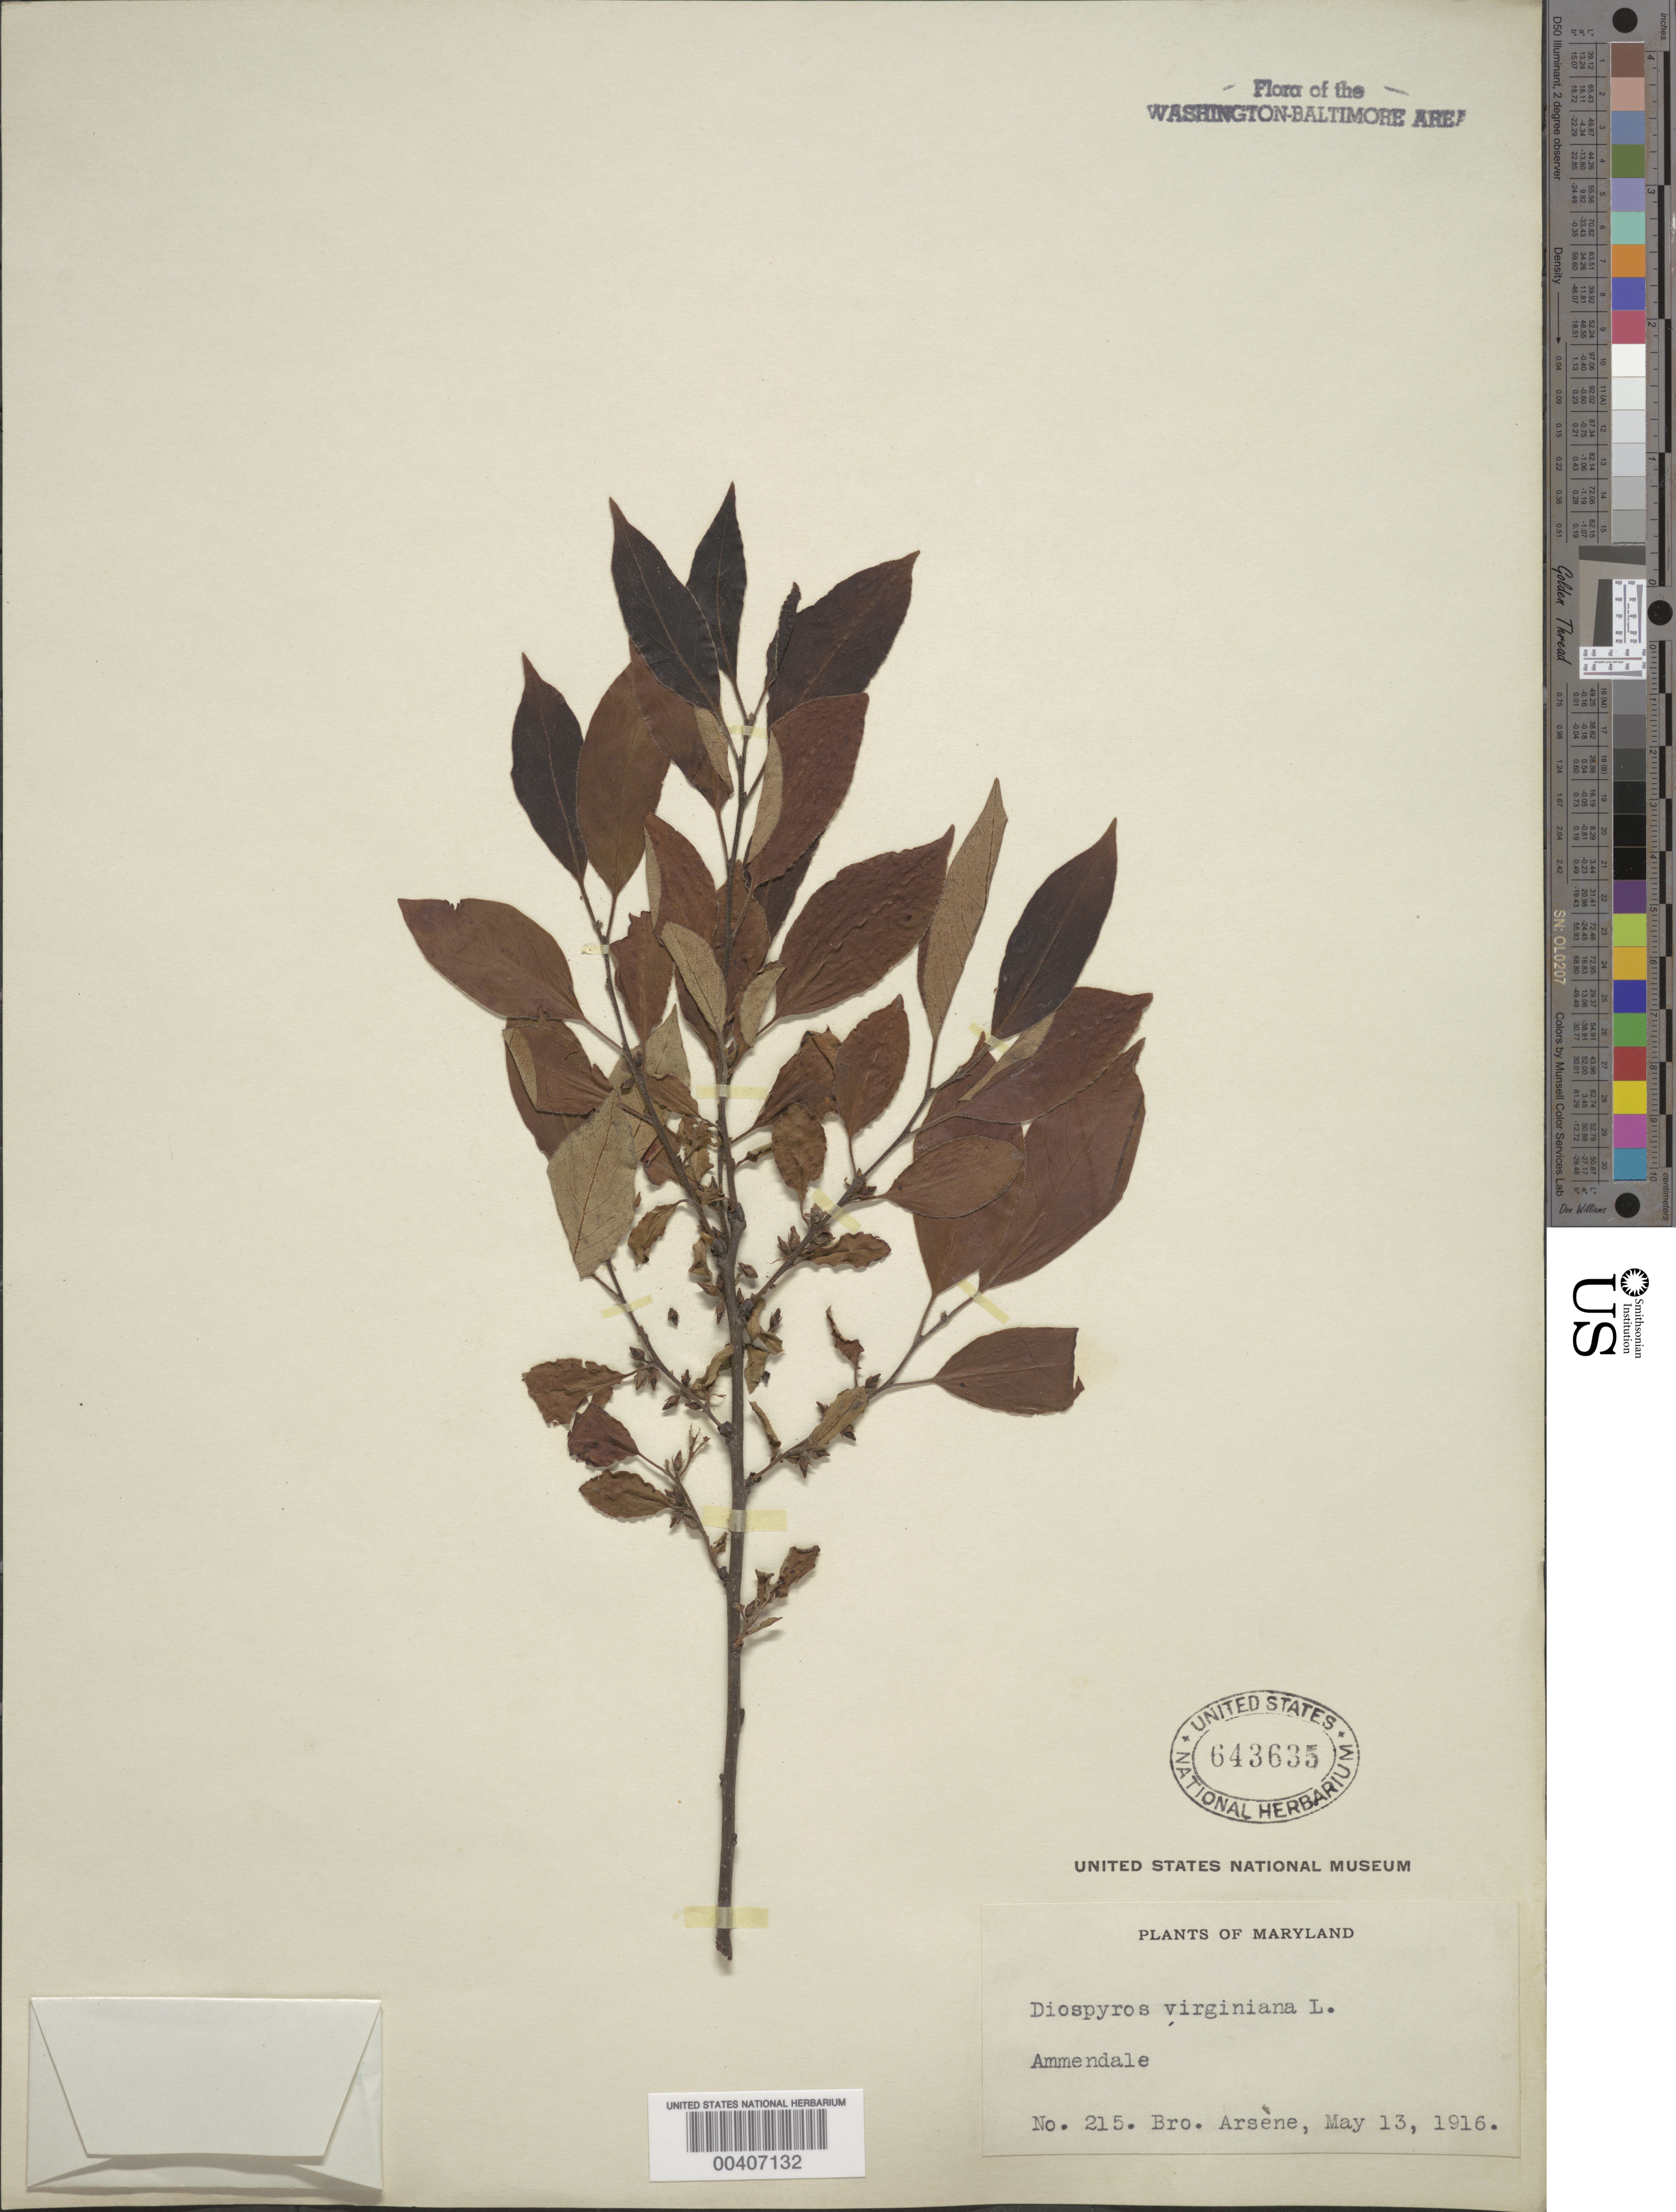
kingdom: Plantae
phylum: Tracheophyta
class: Magnoliopsida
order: Ericales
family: Ebenaceae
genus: Diospyros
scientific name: Diospyros virginiana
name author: L.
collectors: Bro. G. Arsène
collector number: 215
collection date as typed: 13 May 1916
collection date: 1916-05-13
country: United States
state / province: Maryland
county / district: Prince George's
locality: Ammendale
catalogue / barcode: US 643635